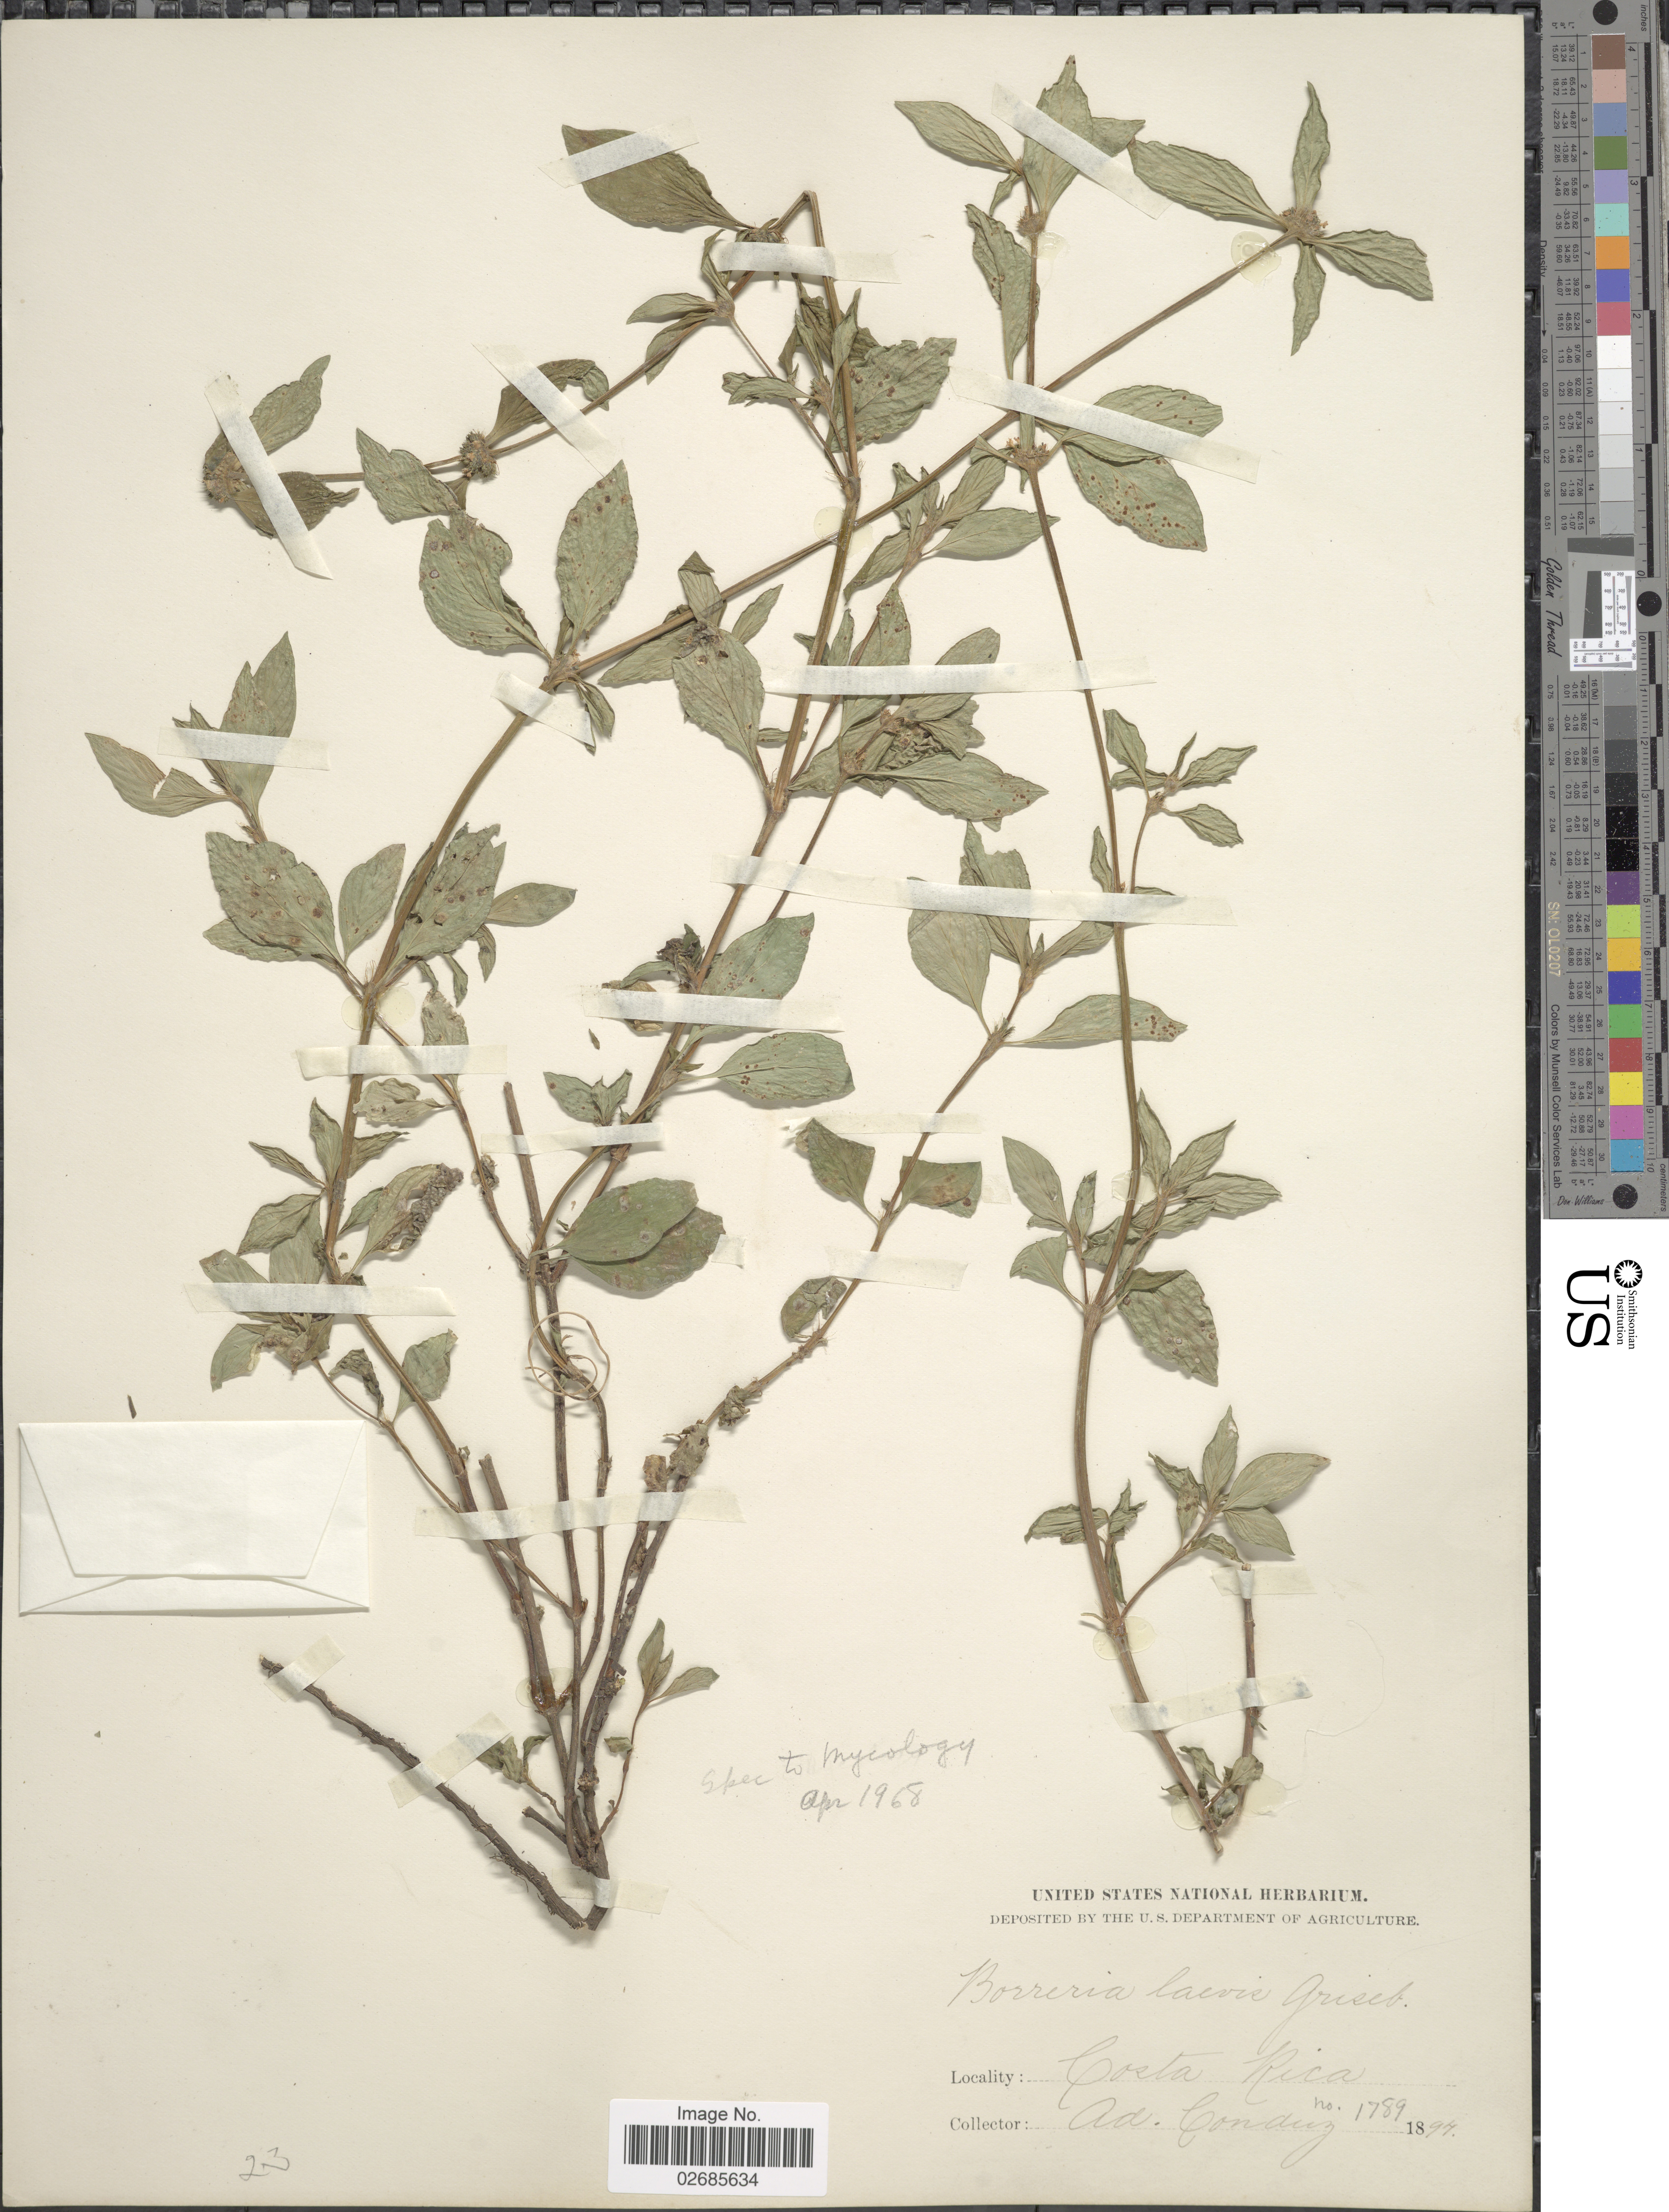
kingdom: Plantae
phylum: Tracheophyta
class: Magnoliopsida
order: Gentianales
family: Rubiaceae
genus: Borreria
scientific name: Borreria latifolia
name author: (Aubl.) K. Schum.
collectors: A. Tonduz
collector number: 1789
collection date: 1894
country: Costa Rica